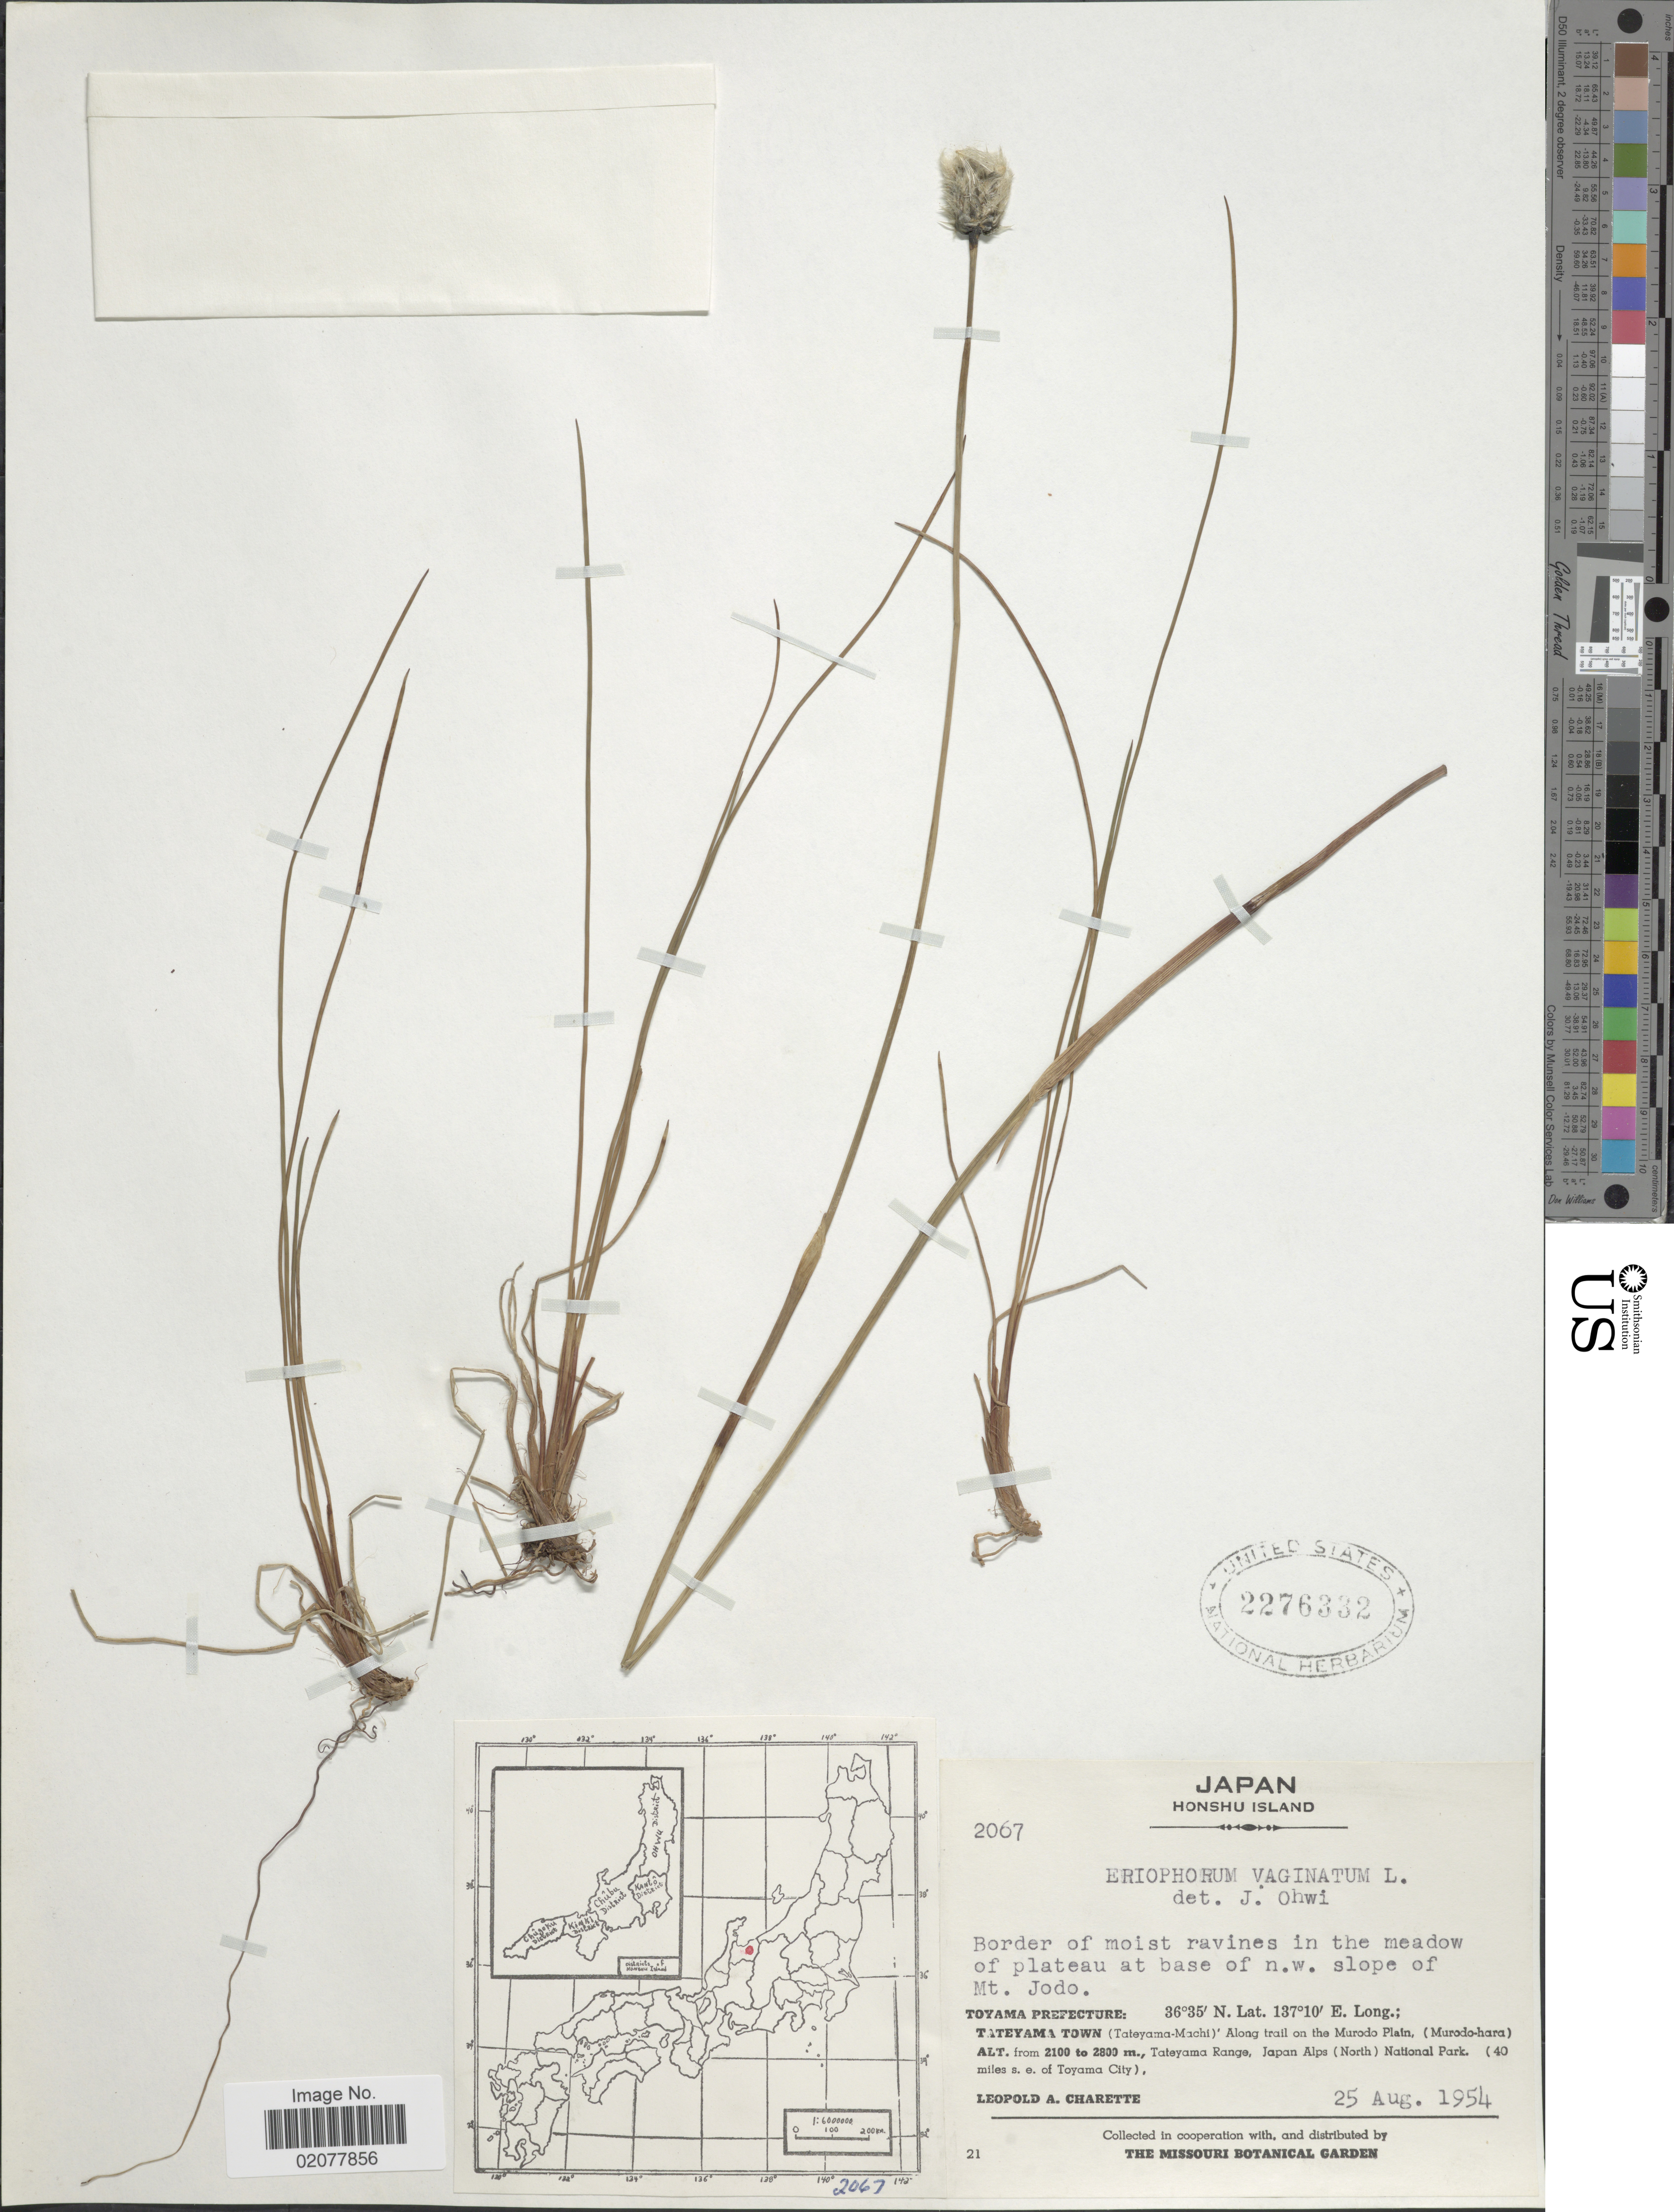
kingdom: Plantae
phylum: Tracheophyta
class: Liliopsida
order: Poales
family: Cyperaceae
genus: Eriophorum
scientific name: Eriophorum vaginatum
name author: L.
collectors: L. A. Charette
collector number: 2067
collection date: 1954-08-25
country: Japan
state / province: Toyama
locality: Honshu Island. Toyama Prefecture: Tateyama Town (Tateyama-Machi). Along trail on the Murodo Plain, (Murodo-hara), Tateyama Range, Japan Alps (North) National Park. (40 miles s.e. of Toyama City)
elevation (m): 2100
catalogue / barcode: US 2276332